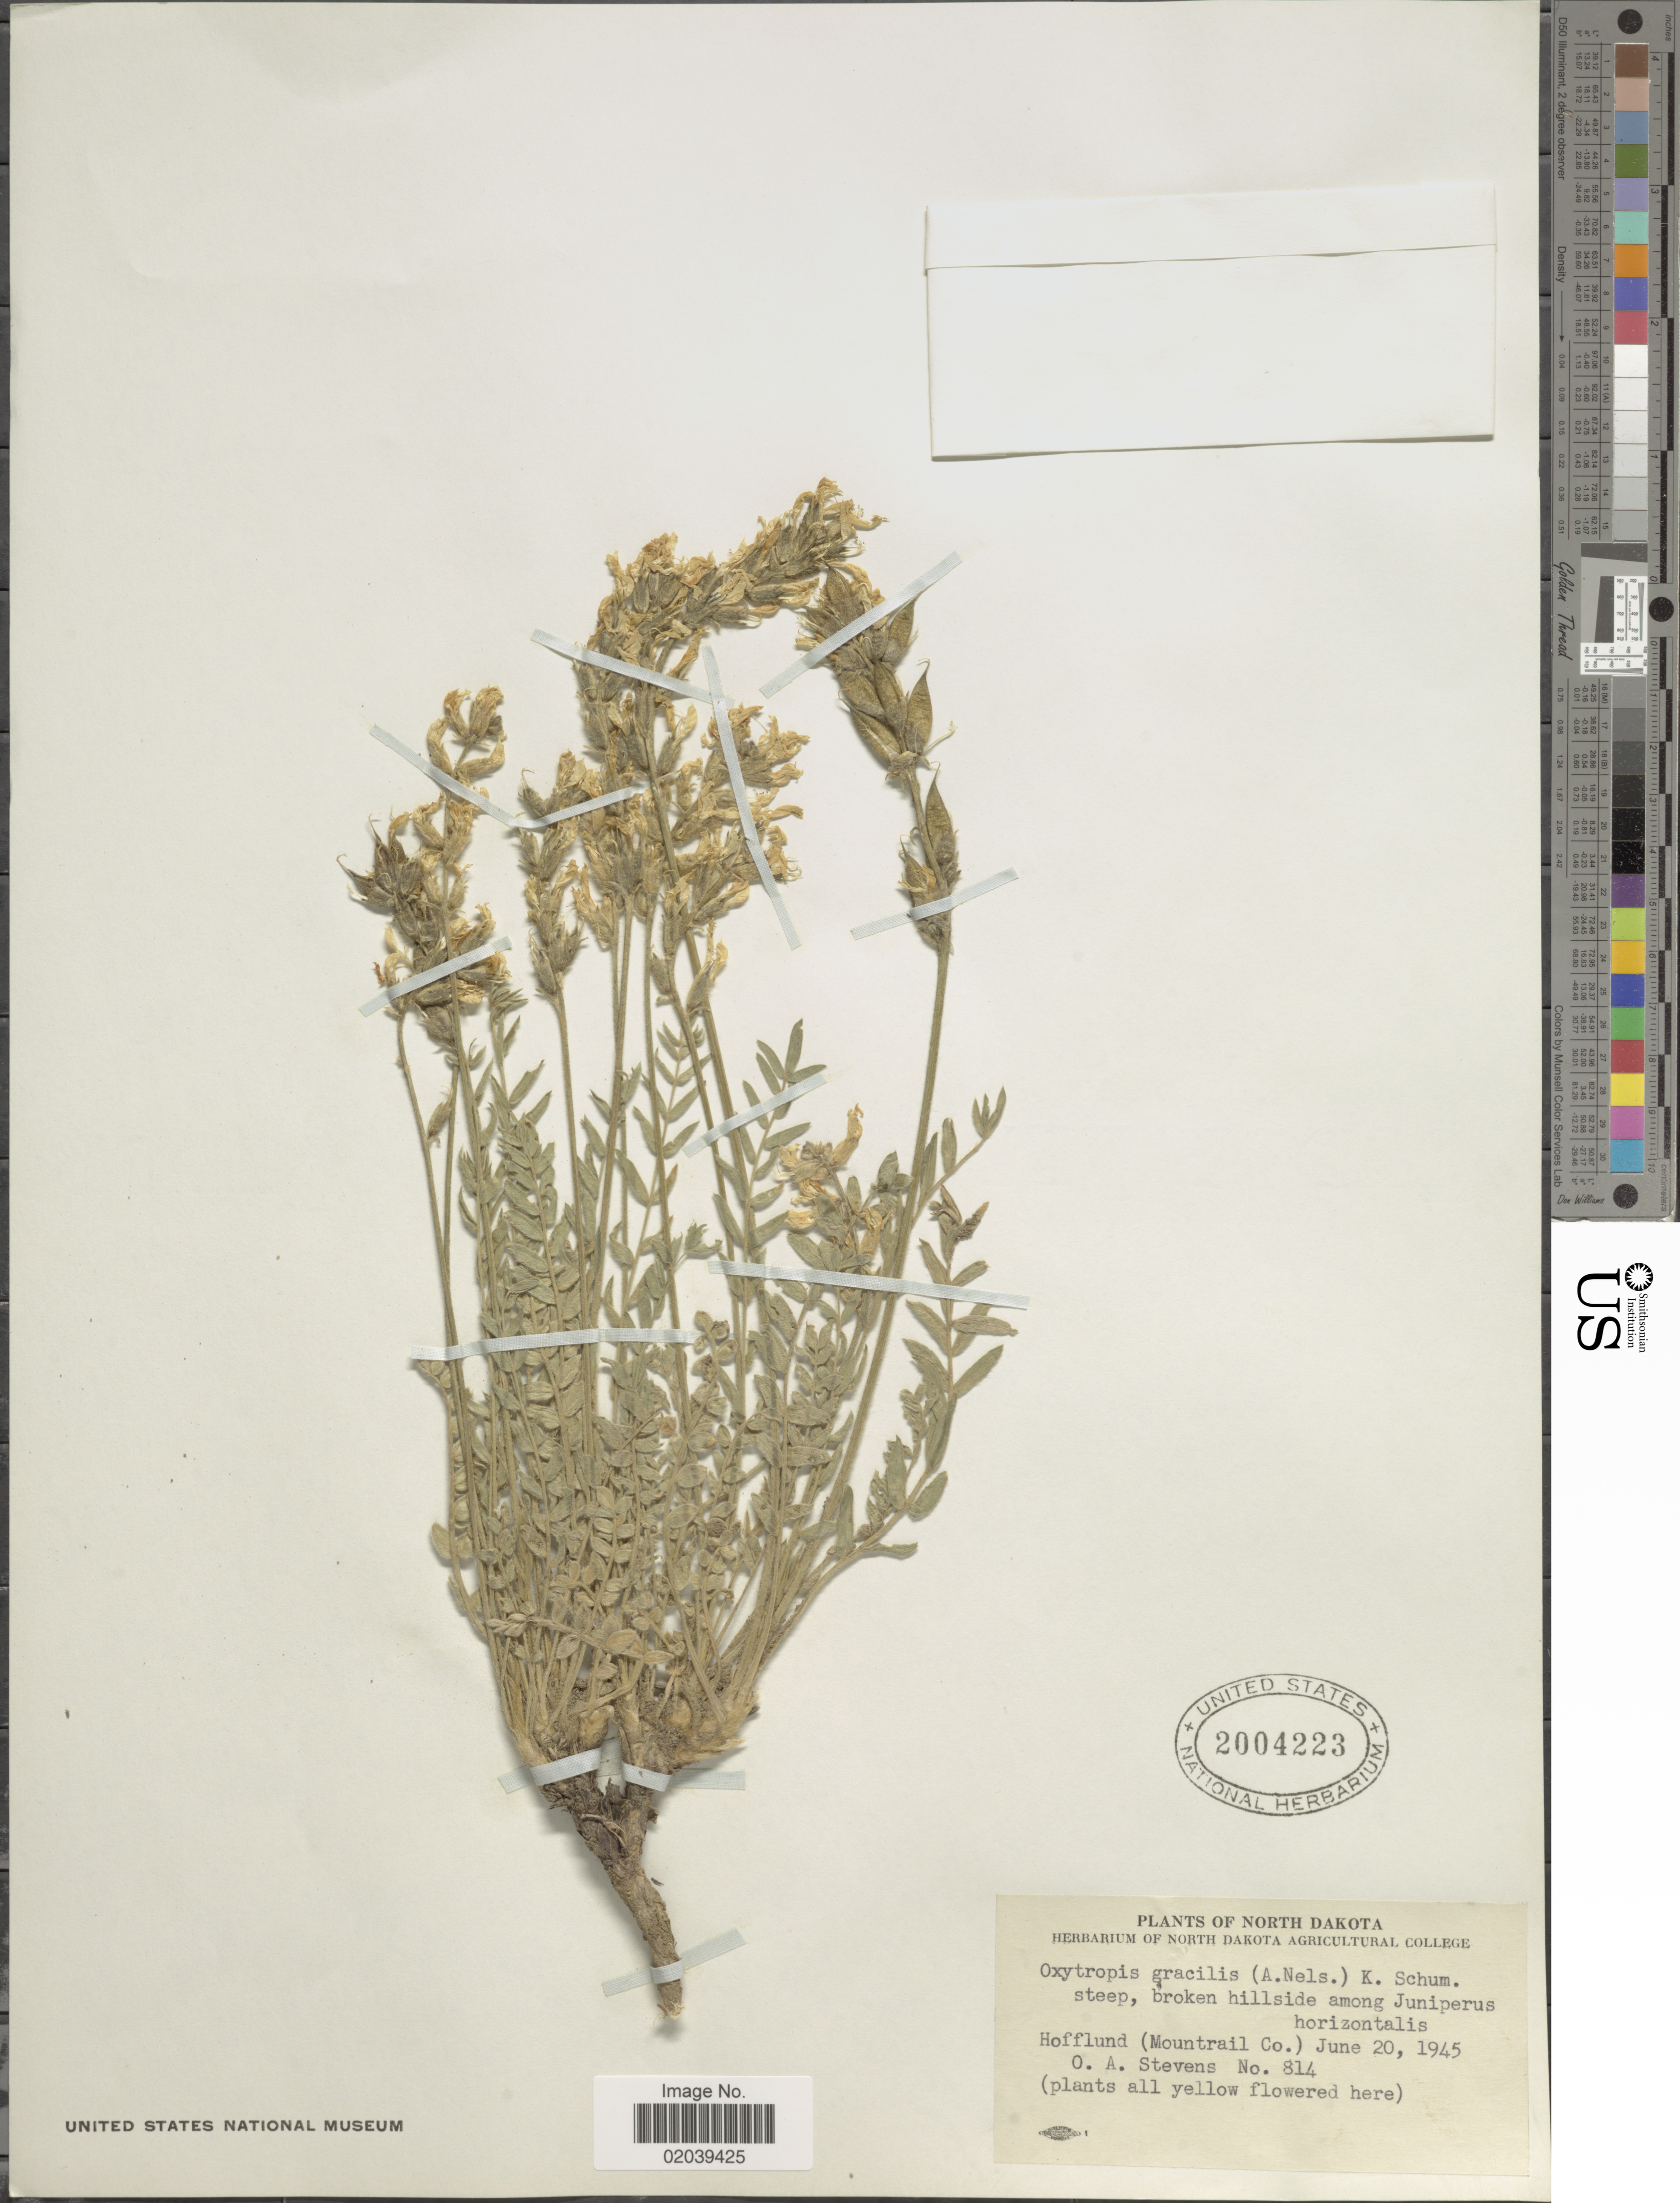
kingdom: Plantae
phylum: Tracheophyta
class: Magnoliopsida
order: Fabales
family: Fabaceae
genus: Oxytropis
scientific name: Oxytropis campestris var. gracilis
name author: (A. Nelson) Barneby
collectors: O. A. Stevens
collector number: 814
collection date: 1945-06-20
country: United States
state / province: North Dakota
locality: Hofflund (Montrail Co.)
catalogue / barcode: US 2004223